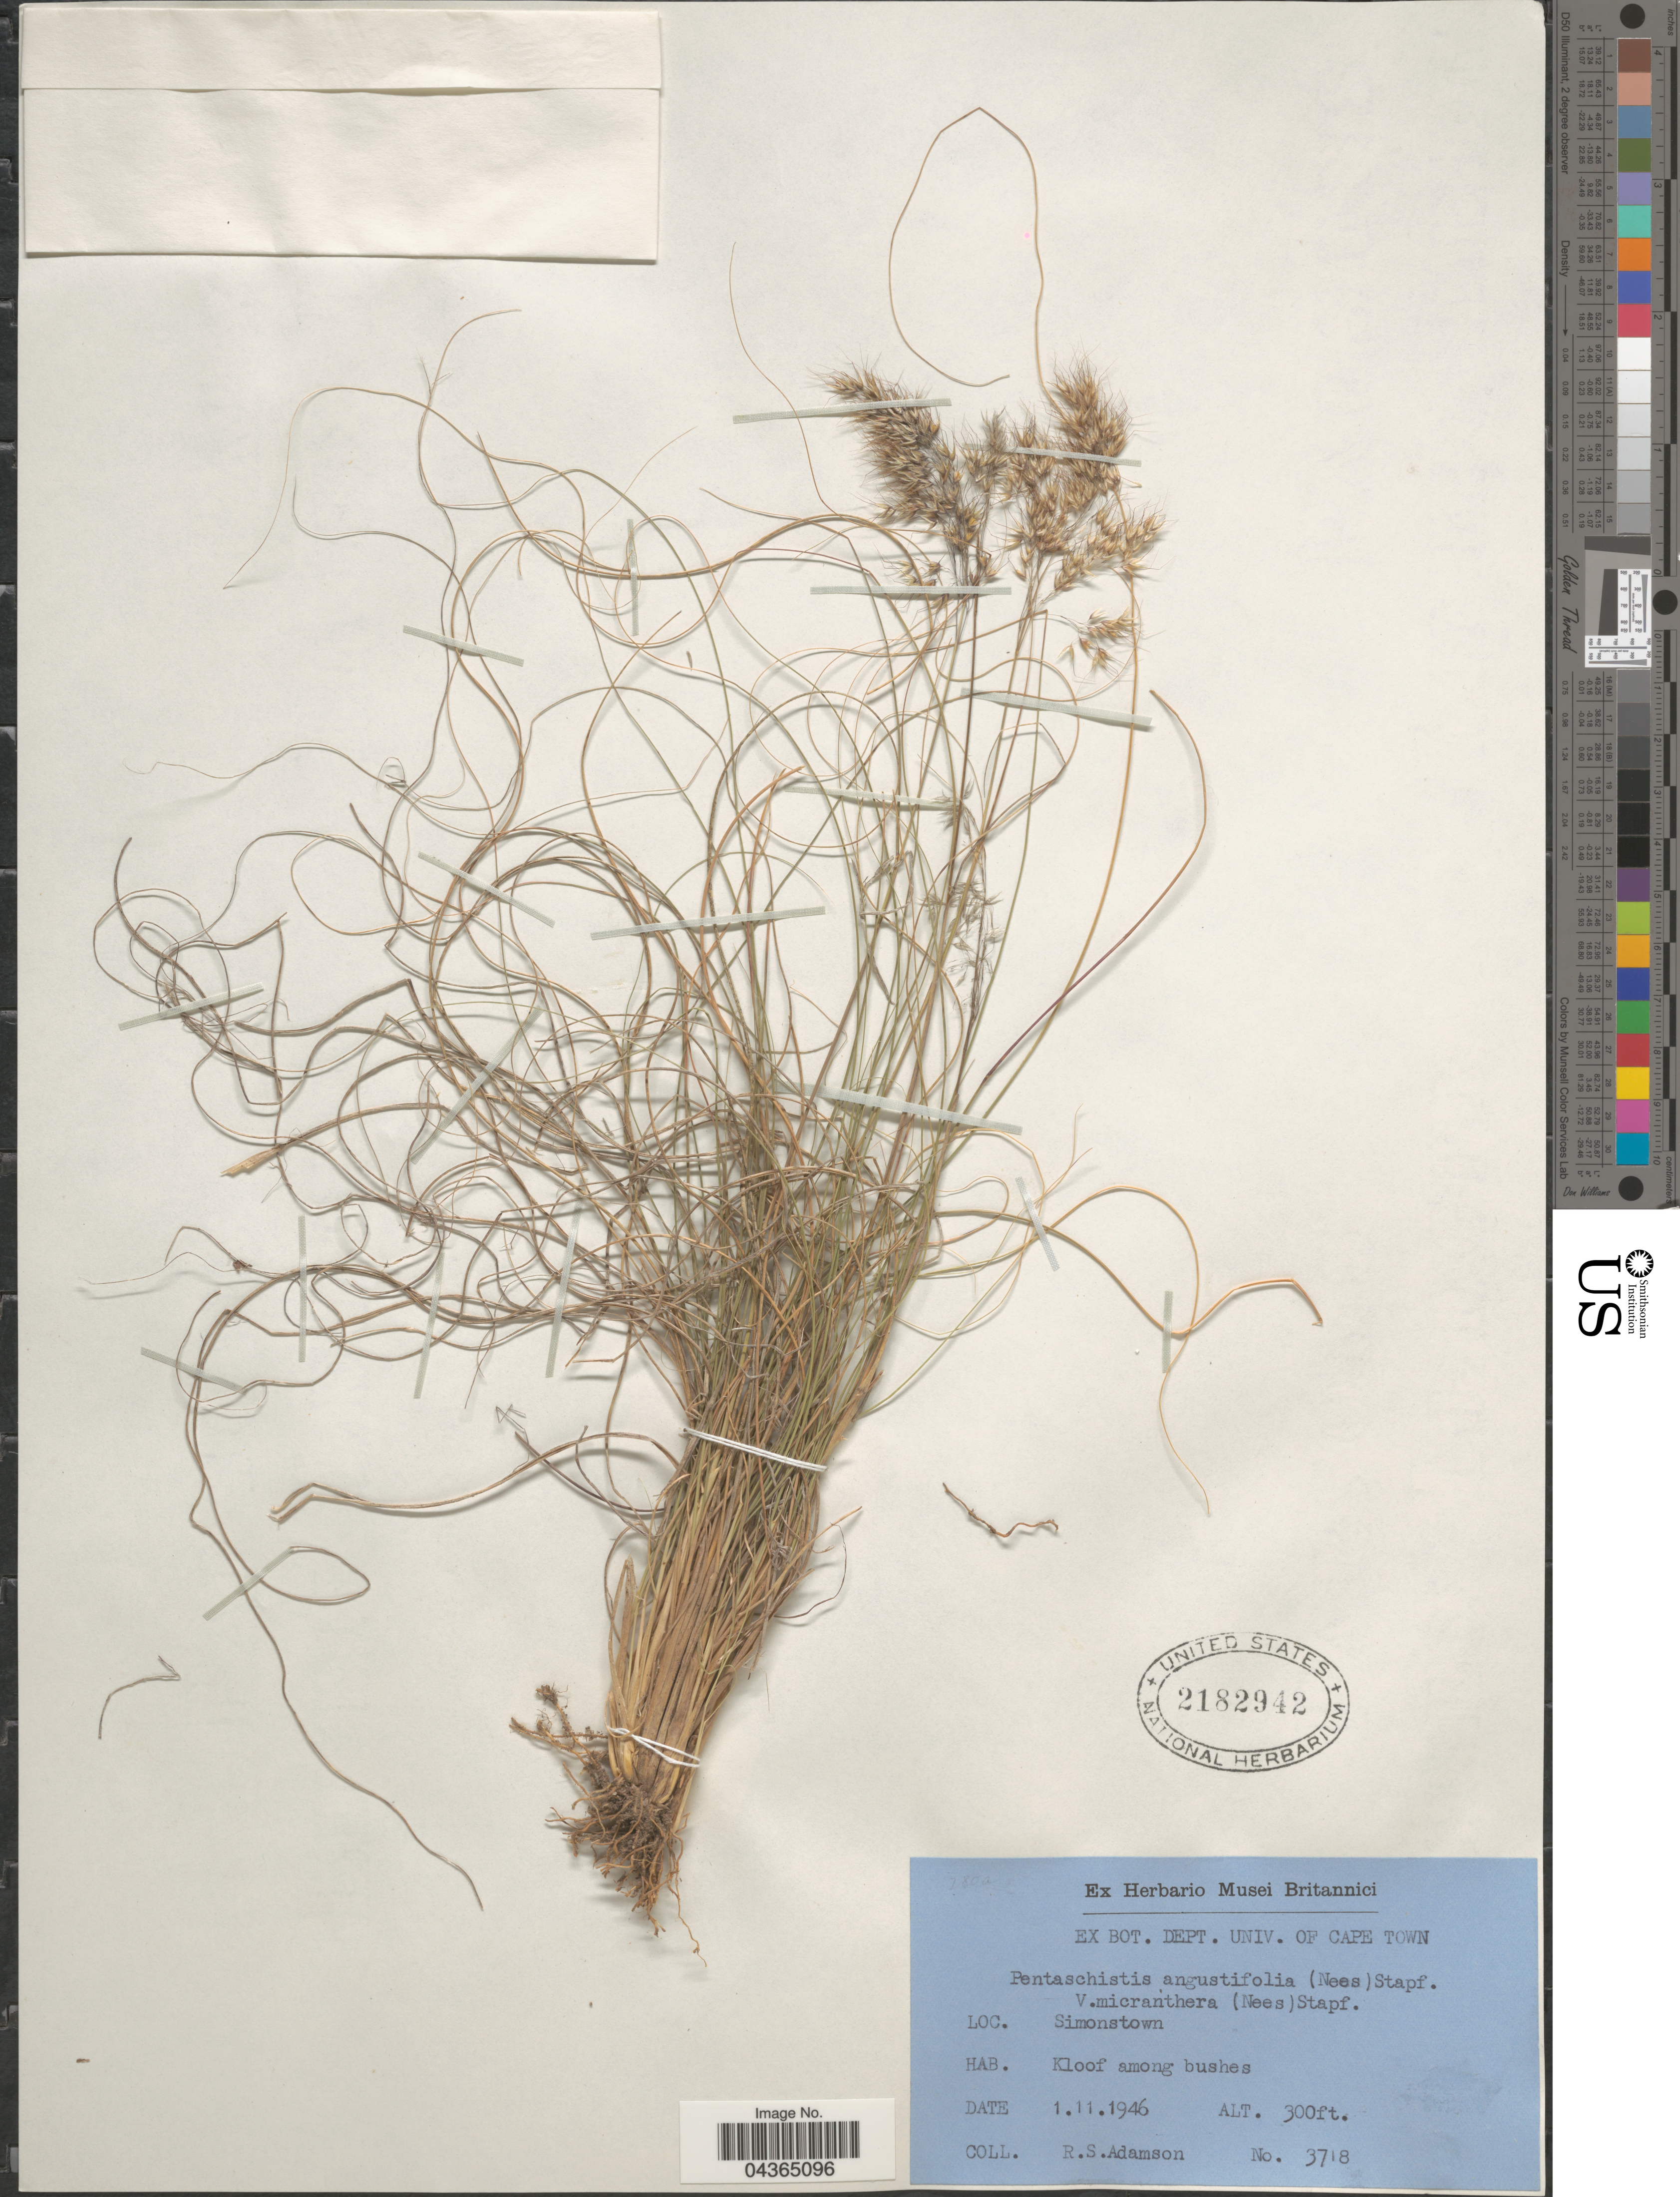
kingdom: Plantae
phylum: Tracheophyta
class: Liliopsida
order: Poales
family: Poaceae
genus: Pentameris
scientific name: Pentameris pallida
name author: (Thunb.) Galley & H.P. Linder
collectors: R. S. Adamson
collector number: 3718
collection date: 1946-11-01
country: South Africa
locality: Simonstown. Kloof among bushes.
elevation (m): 91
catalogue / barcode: US 2182942